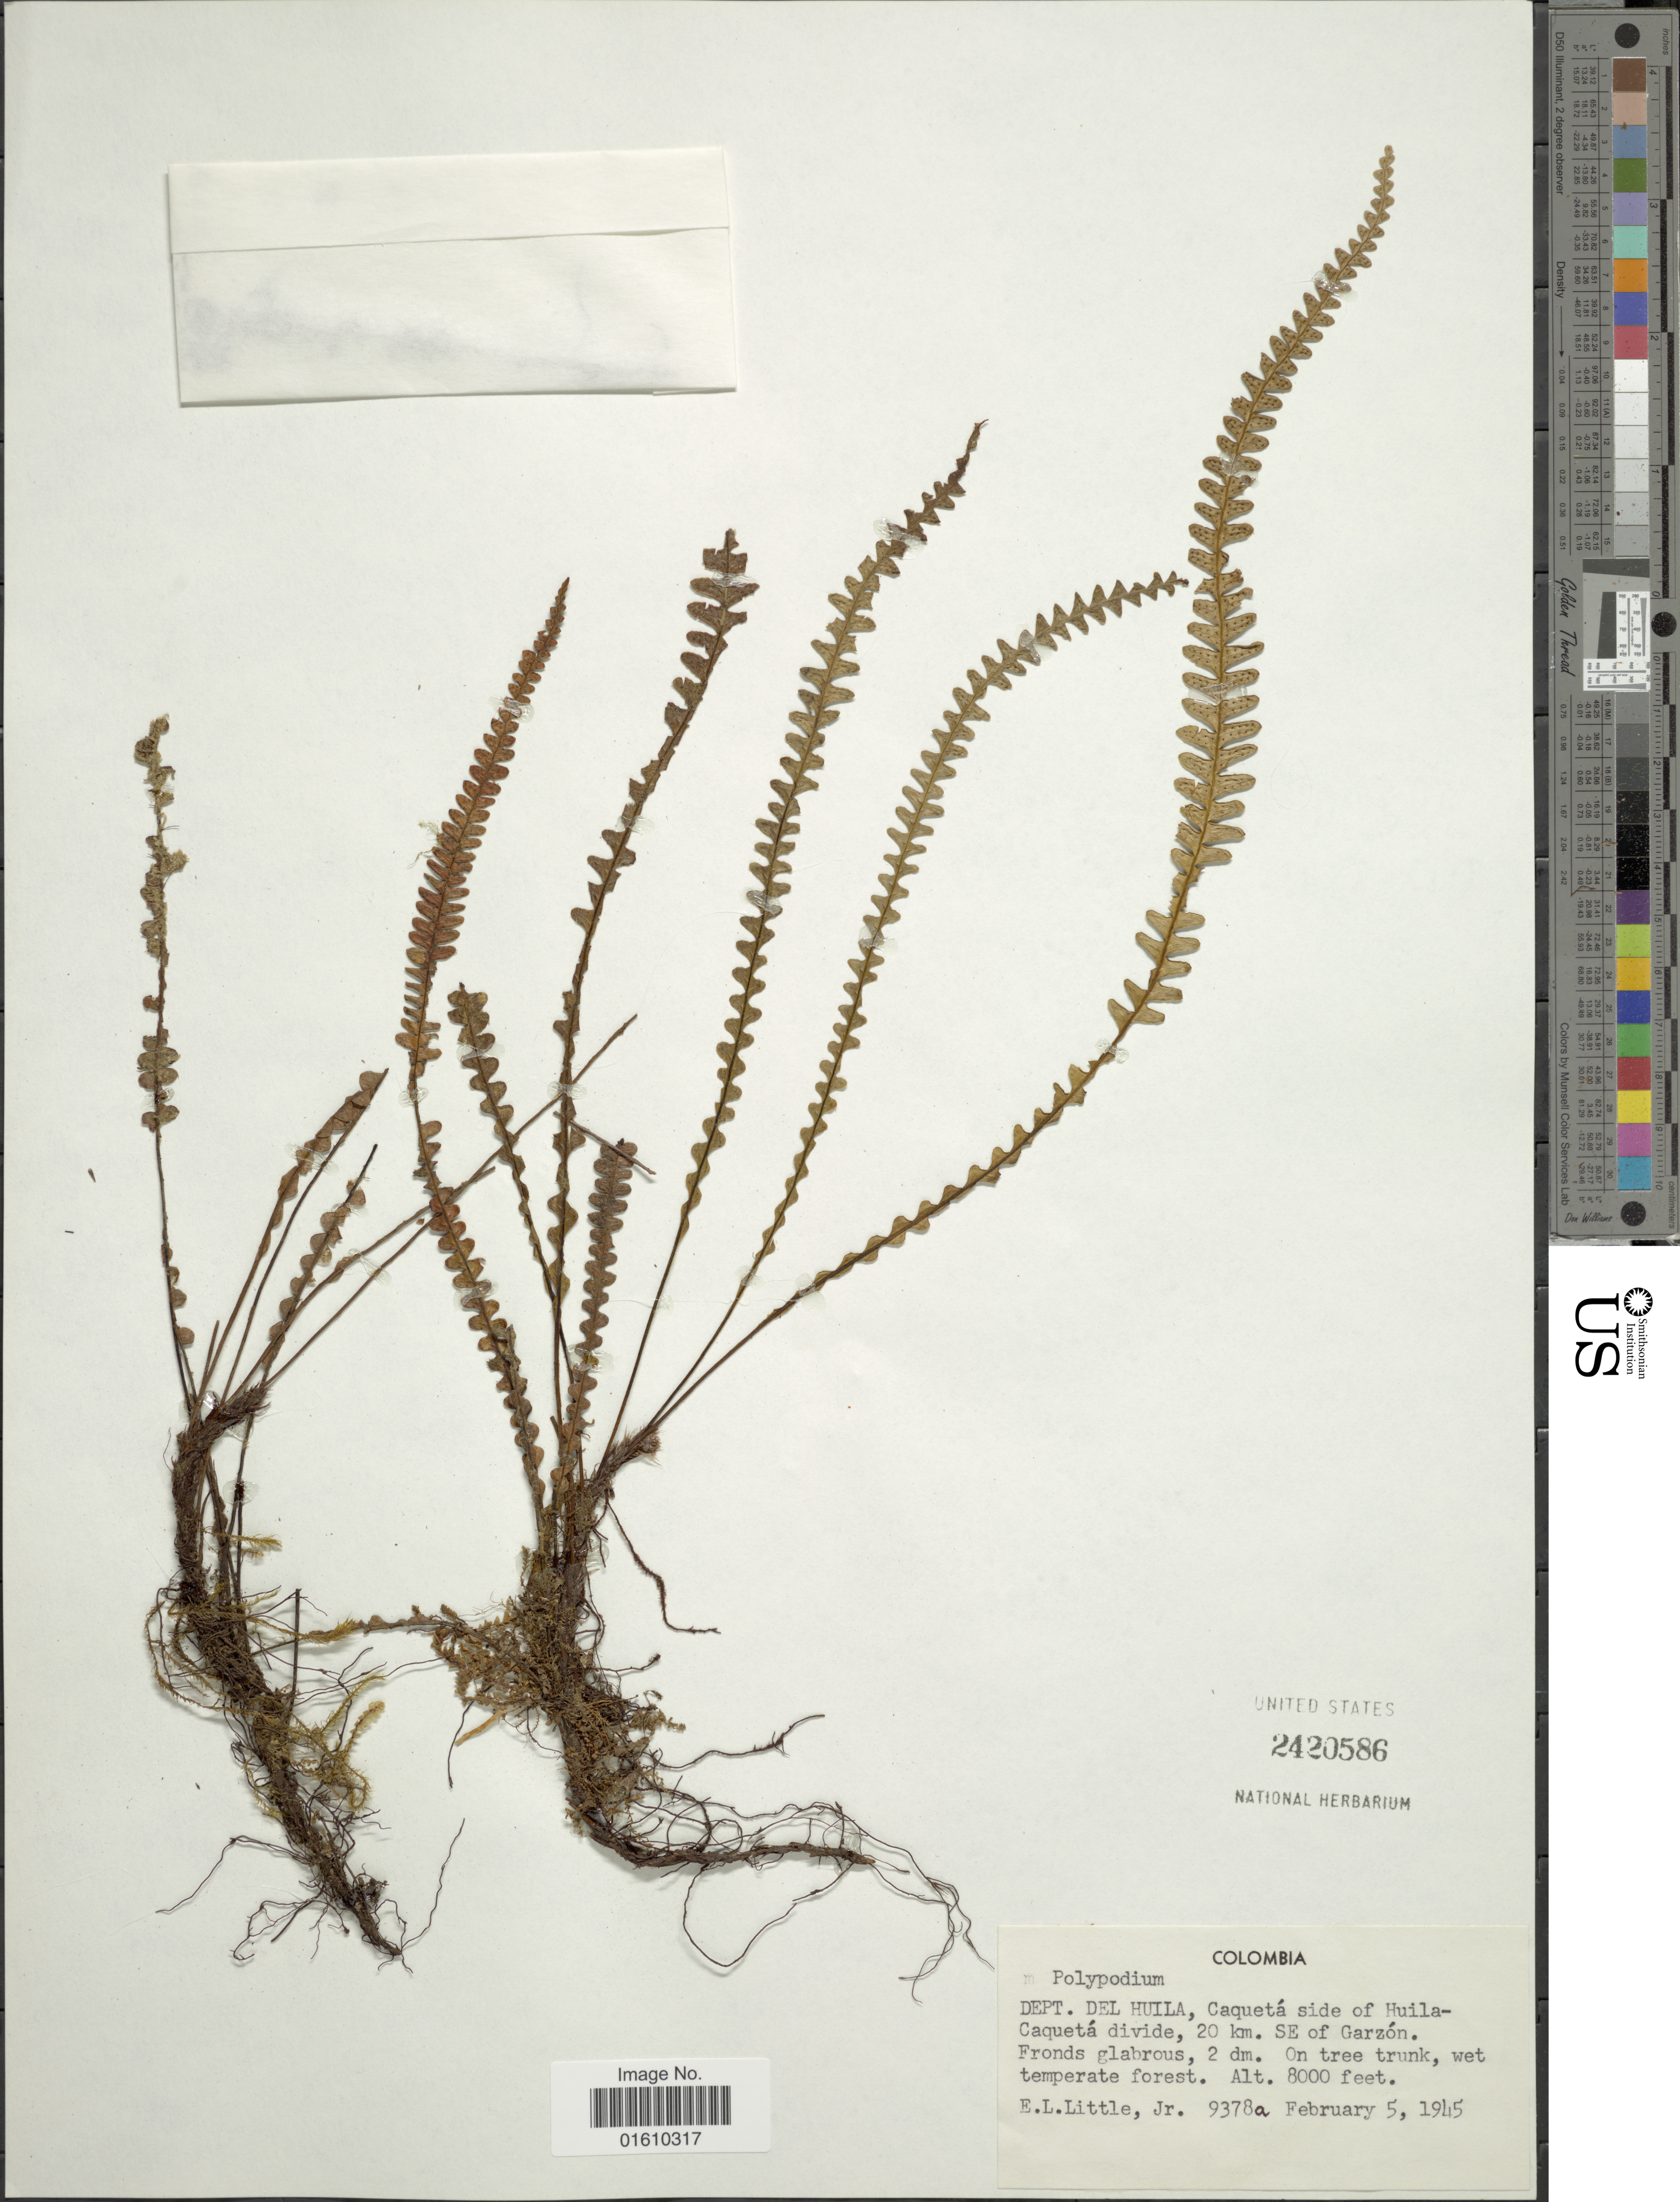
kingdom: Plantae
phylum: Tracheophyta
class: Polypodiopsida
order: Polypodiales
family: Polypodiaceae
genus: Melpomene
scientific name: Melpomene sp.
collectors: E. L. Little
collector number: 9378a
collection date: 1945-02-05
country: Colombia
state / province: Huila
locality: Dept. de Huila, Caquetá side of Huila-Caquetá divide, 20 km. SE of Garzón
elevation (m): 2438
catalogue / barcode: US 2420586